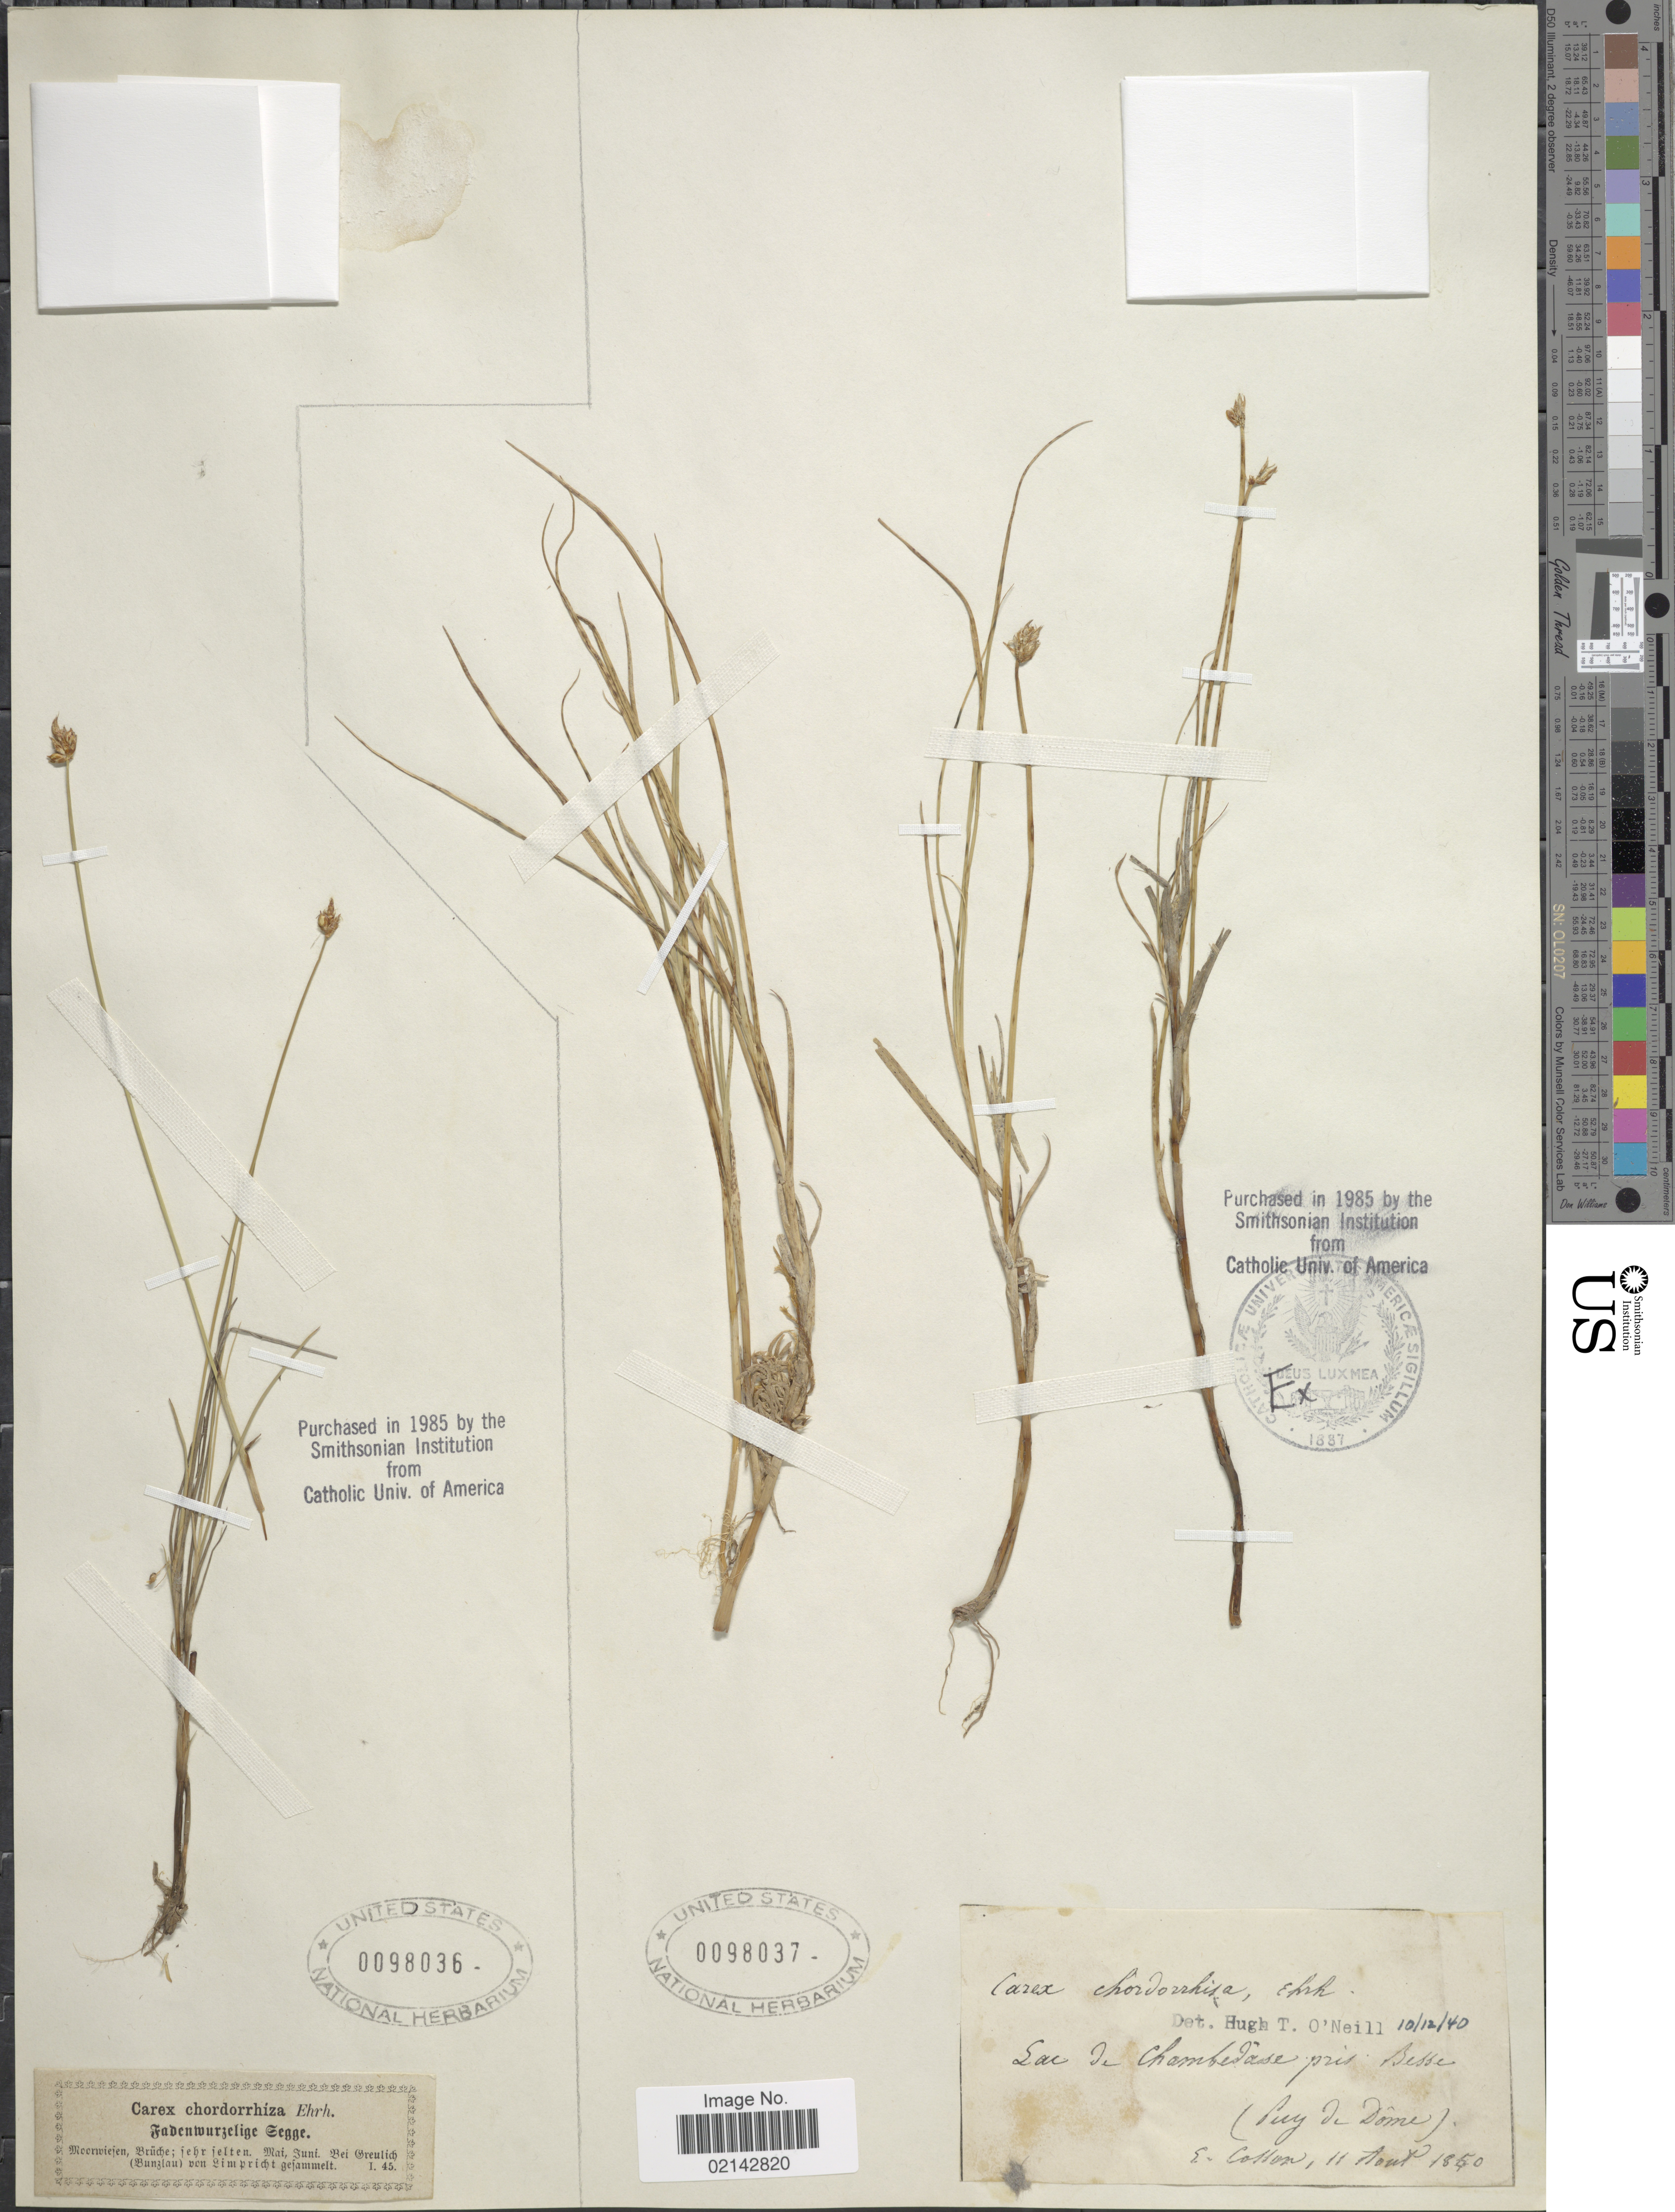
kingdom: Plantae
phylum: Tracheophyta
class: Liliopsida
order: Poales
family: Cyperaceae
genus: Carex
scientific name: Carex chordorrhiza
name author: L. f.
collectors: E. Cotton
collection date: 1850-08-11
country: France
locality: Lac de Chambedase pres Besse (Ley de Dome)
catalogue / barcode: US 98037-2